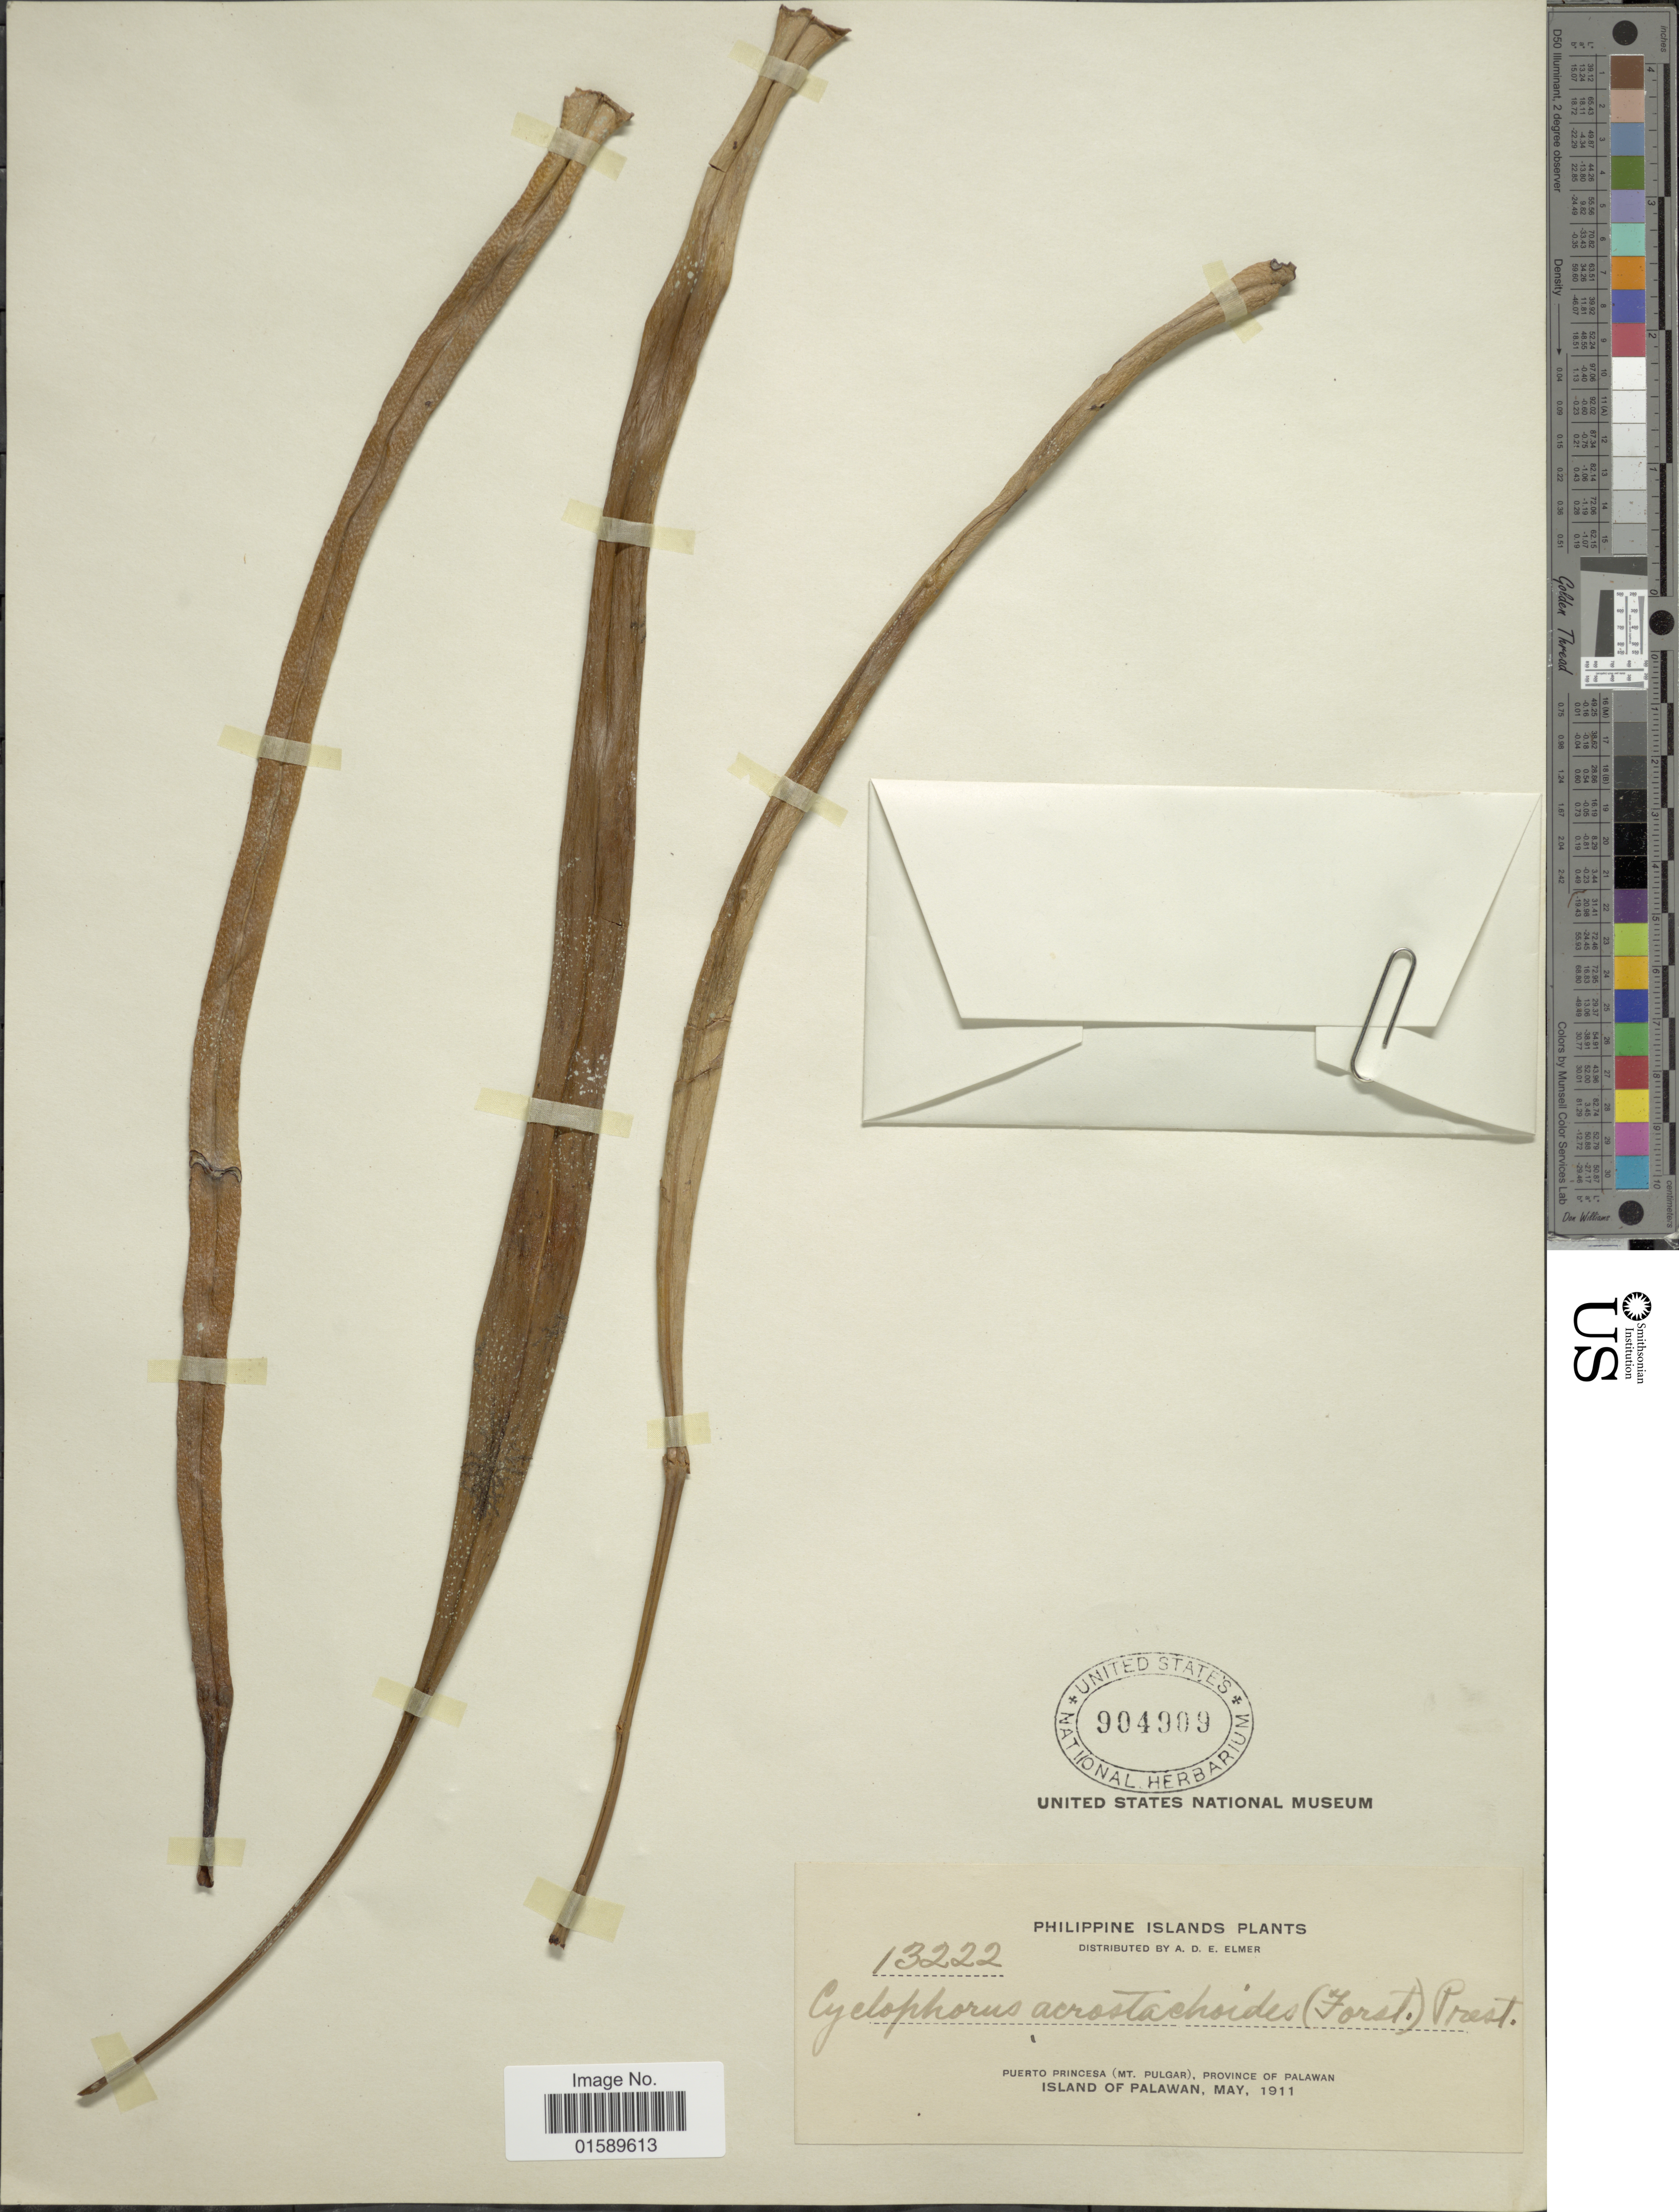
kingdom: Plantae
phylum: Tracheophyta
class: Polypodiopsida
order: Polypodiales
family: Polypodiaceae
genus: Pyrrosia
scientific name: Pyrrosia longifolia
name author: (Burm. f.) C.V. Morton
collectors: A. D. E. Elmer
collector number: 13222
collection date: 1911-05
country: Philippines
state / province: Mimaropa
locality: Puerto Princesa, (Mt. Pulgar), Province of Palawan, Island of Palawan.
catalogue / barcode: US 904909